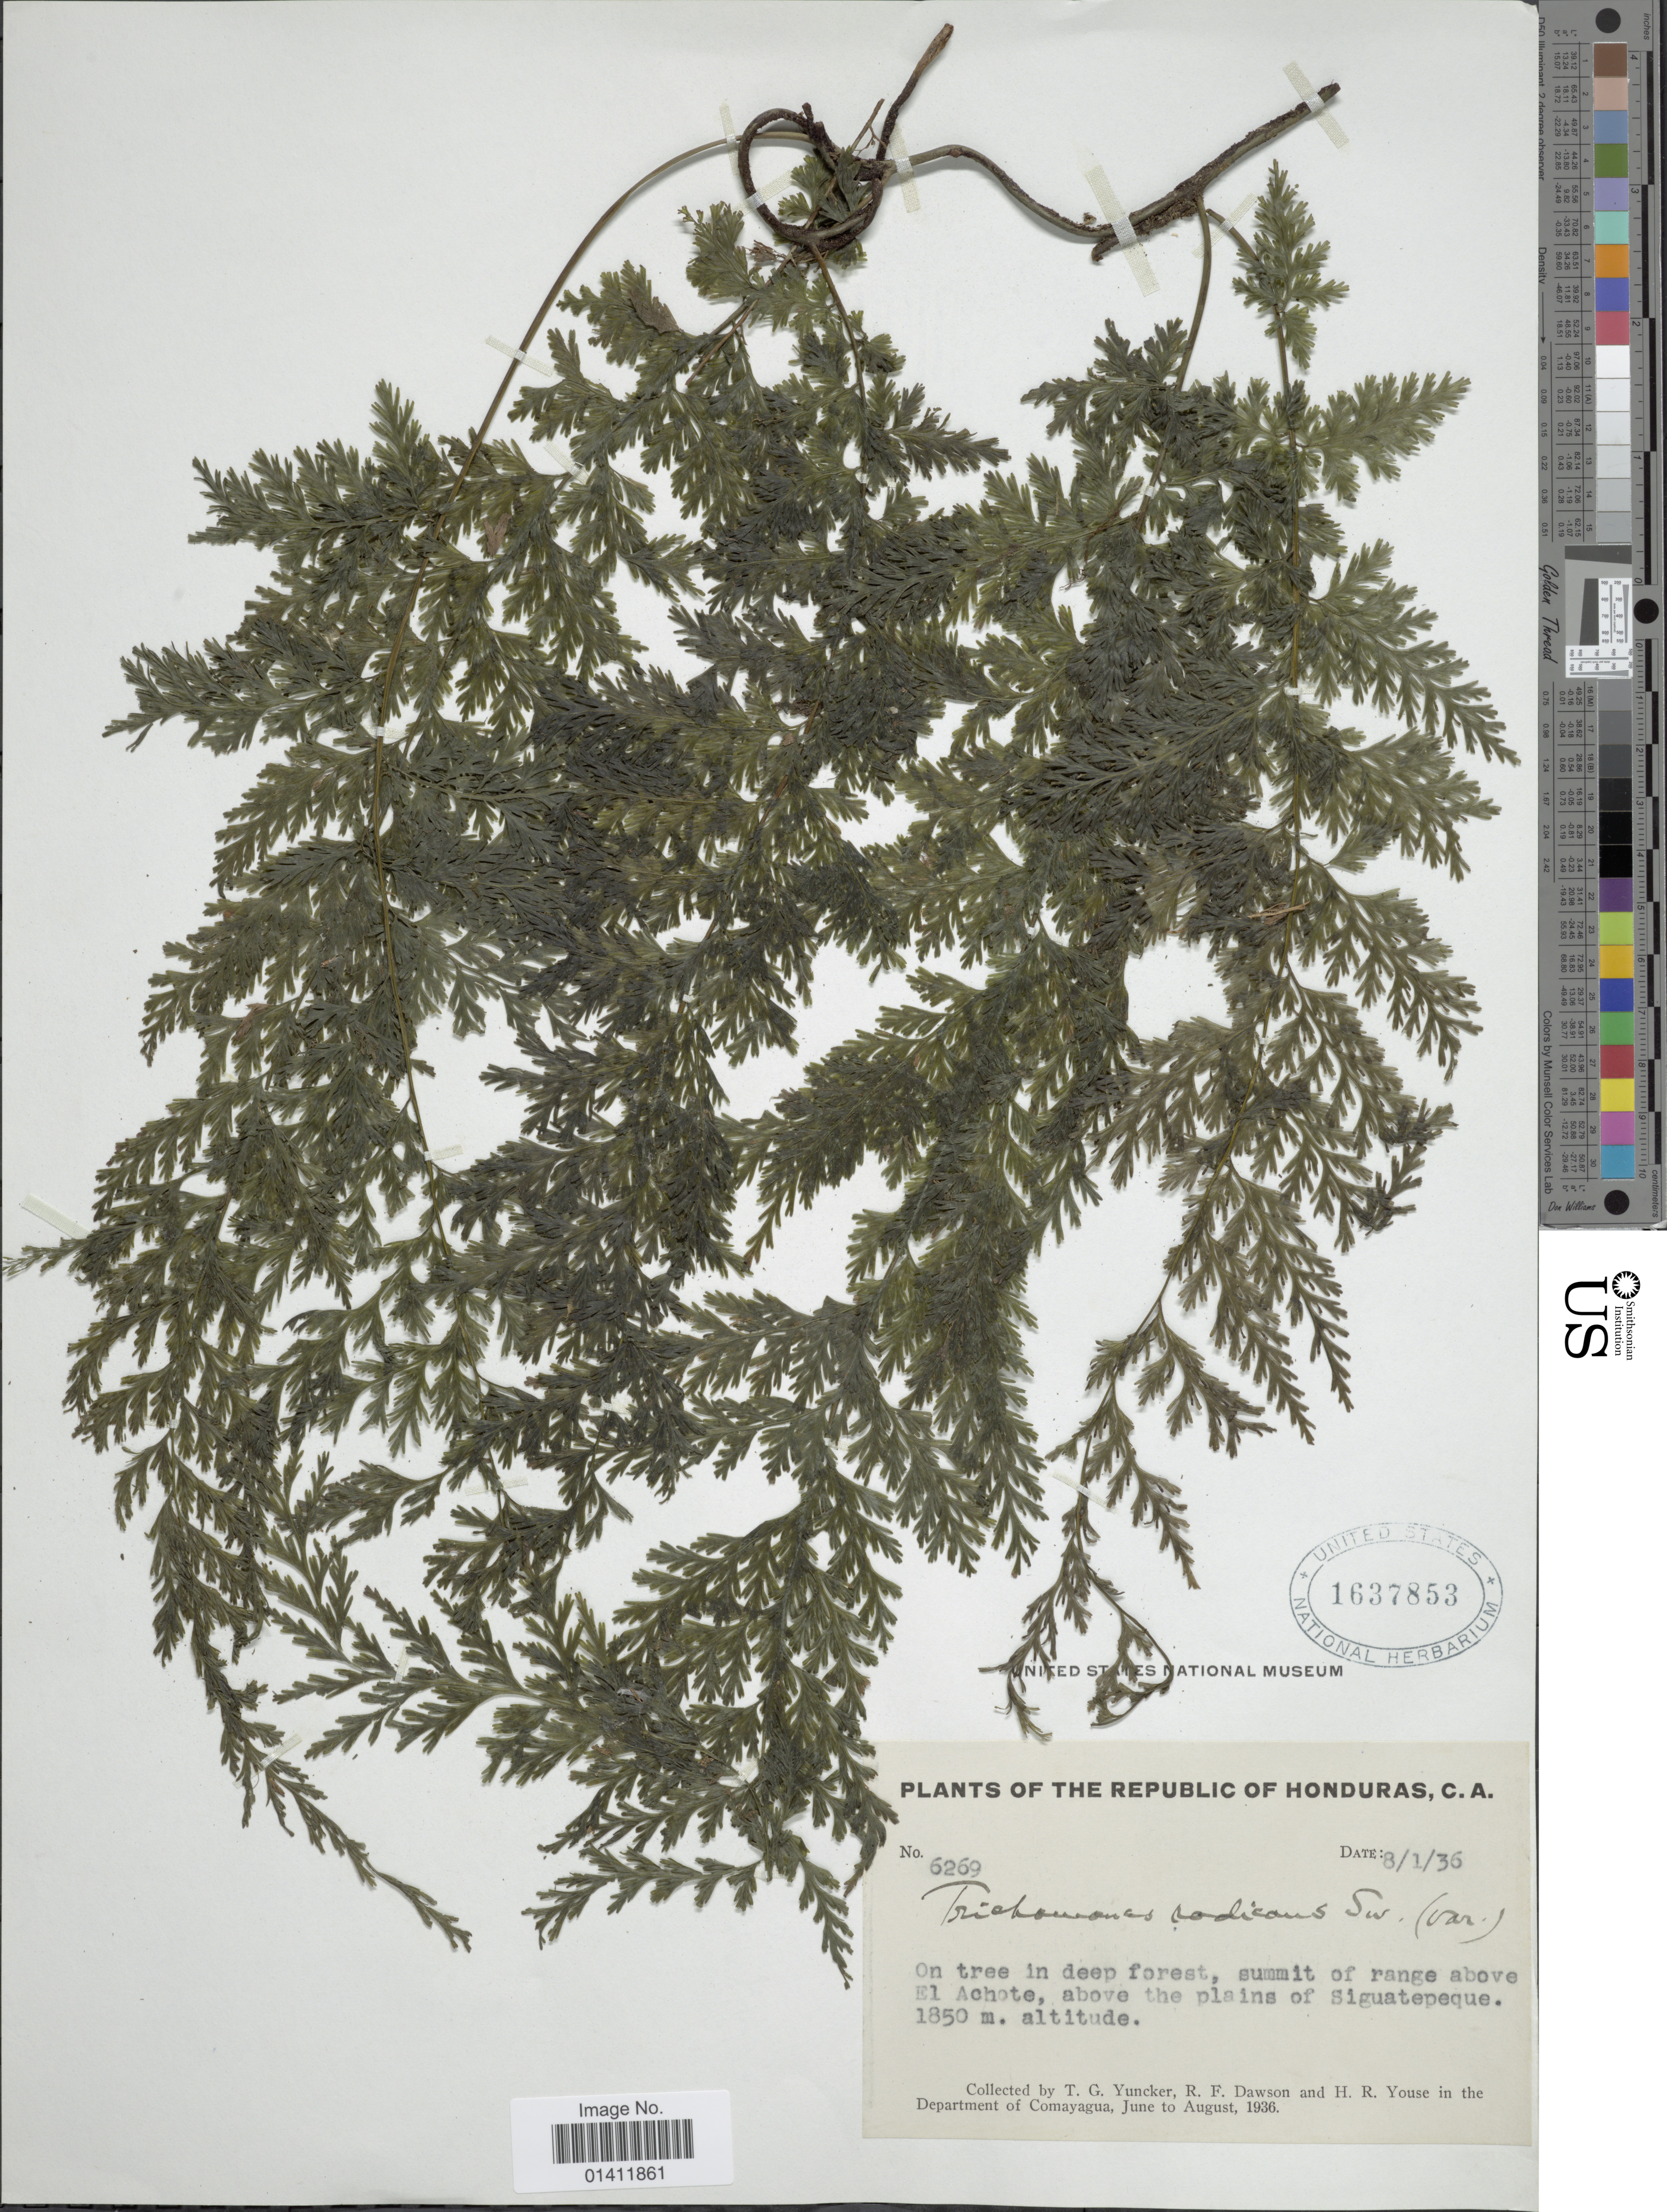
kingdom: Plantae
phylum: Tracheophyta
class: Polypodiopsida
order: Hymenophyllales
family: Hymenophyllaceae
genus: Vandenboschia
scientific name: Vandenboschia radicans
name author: (Sw.) Copel.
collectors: T. G. Yuncker & H. Youse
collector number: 6269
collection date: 1936-01-08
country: Honduras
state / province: Comayagua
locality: The Republic of Honduras, above the plains of Siguatepeque.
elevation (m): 1850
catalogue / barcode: US 1637853